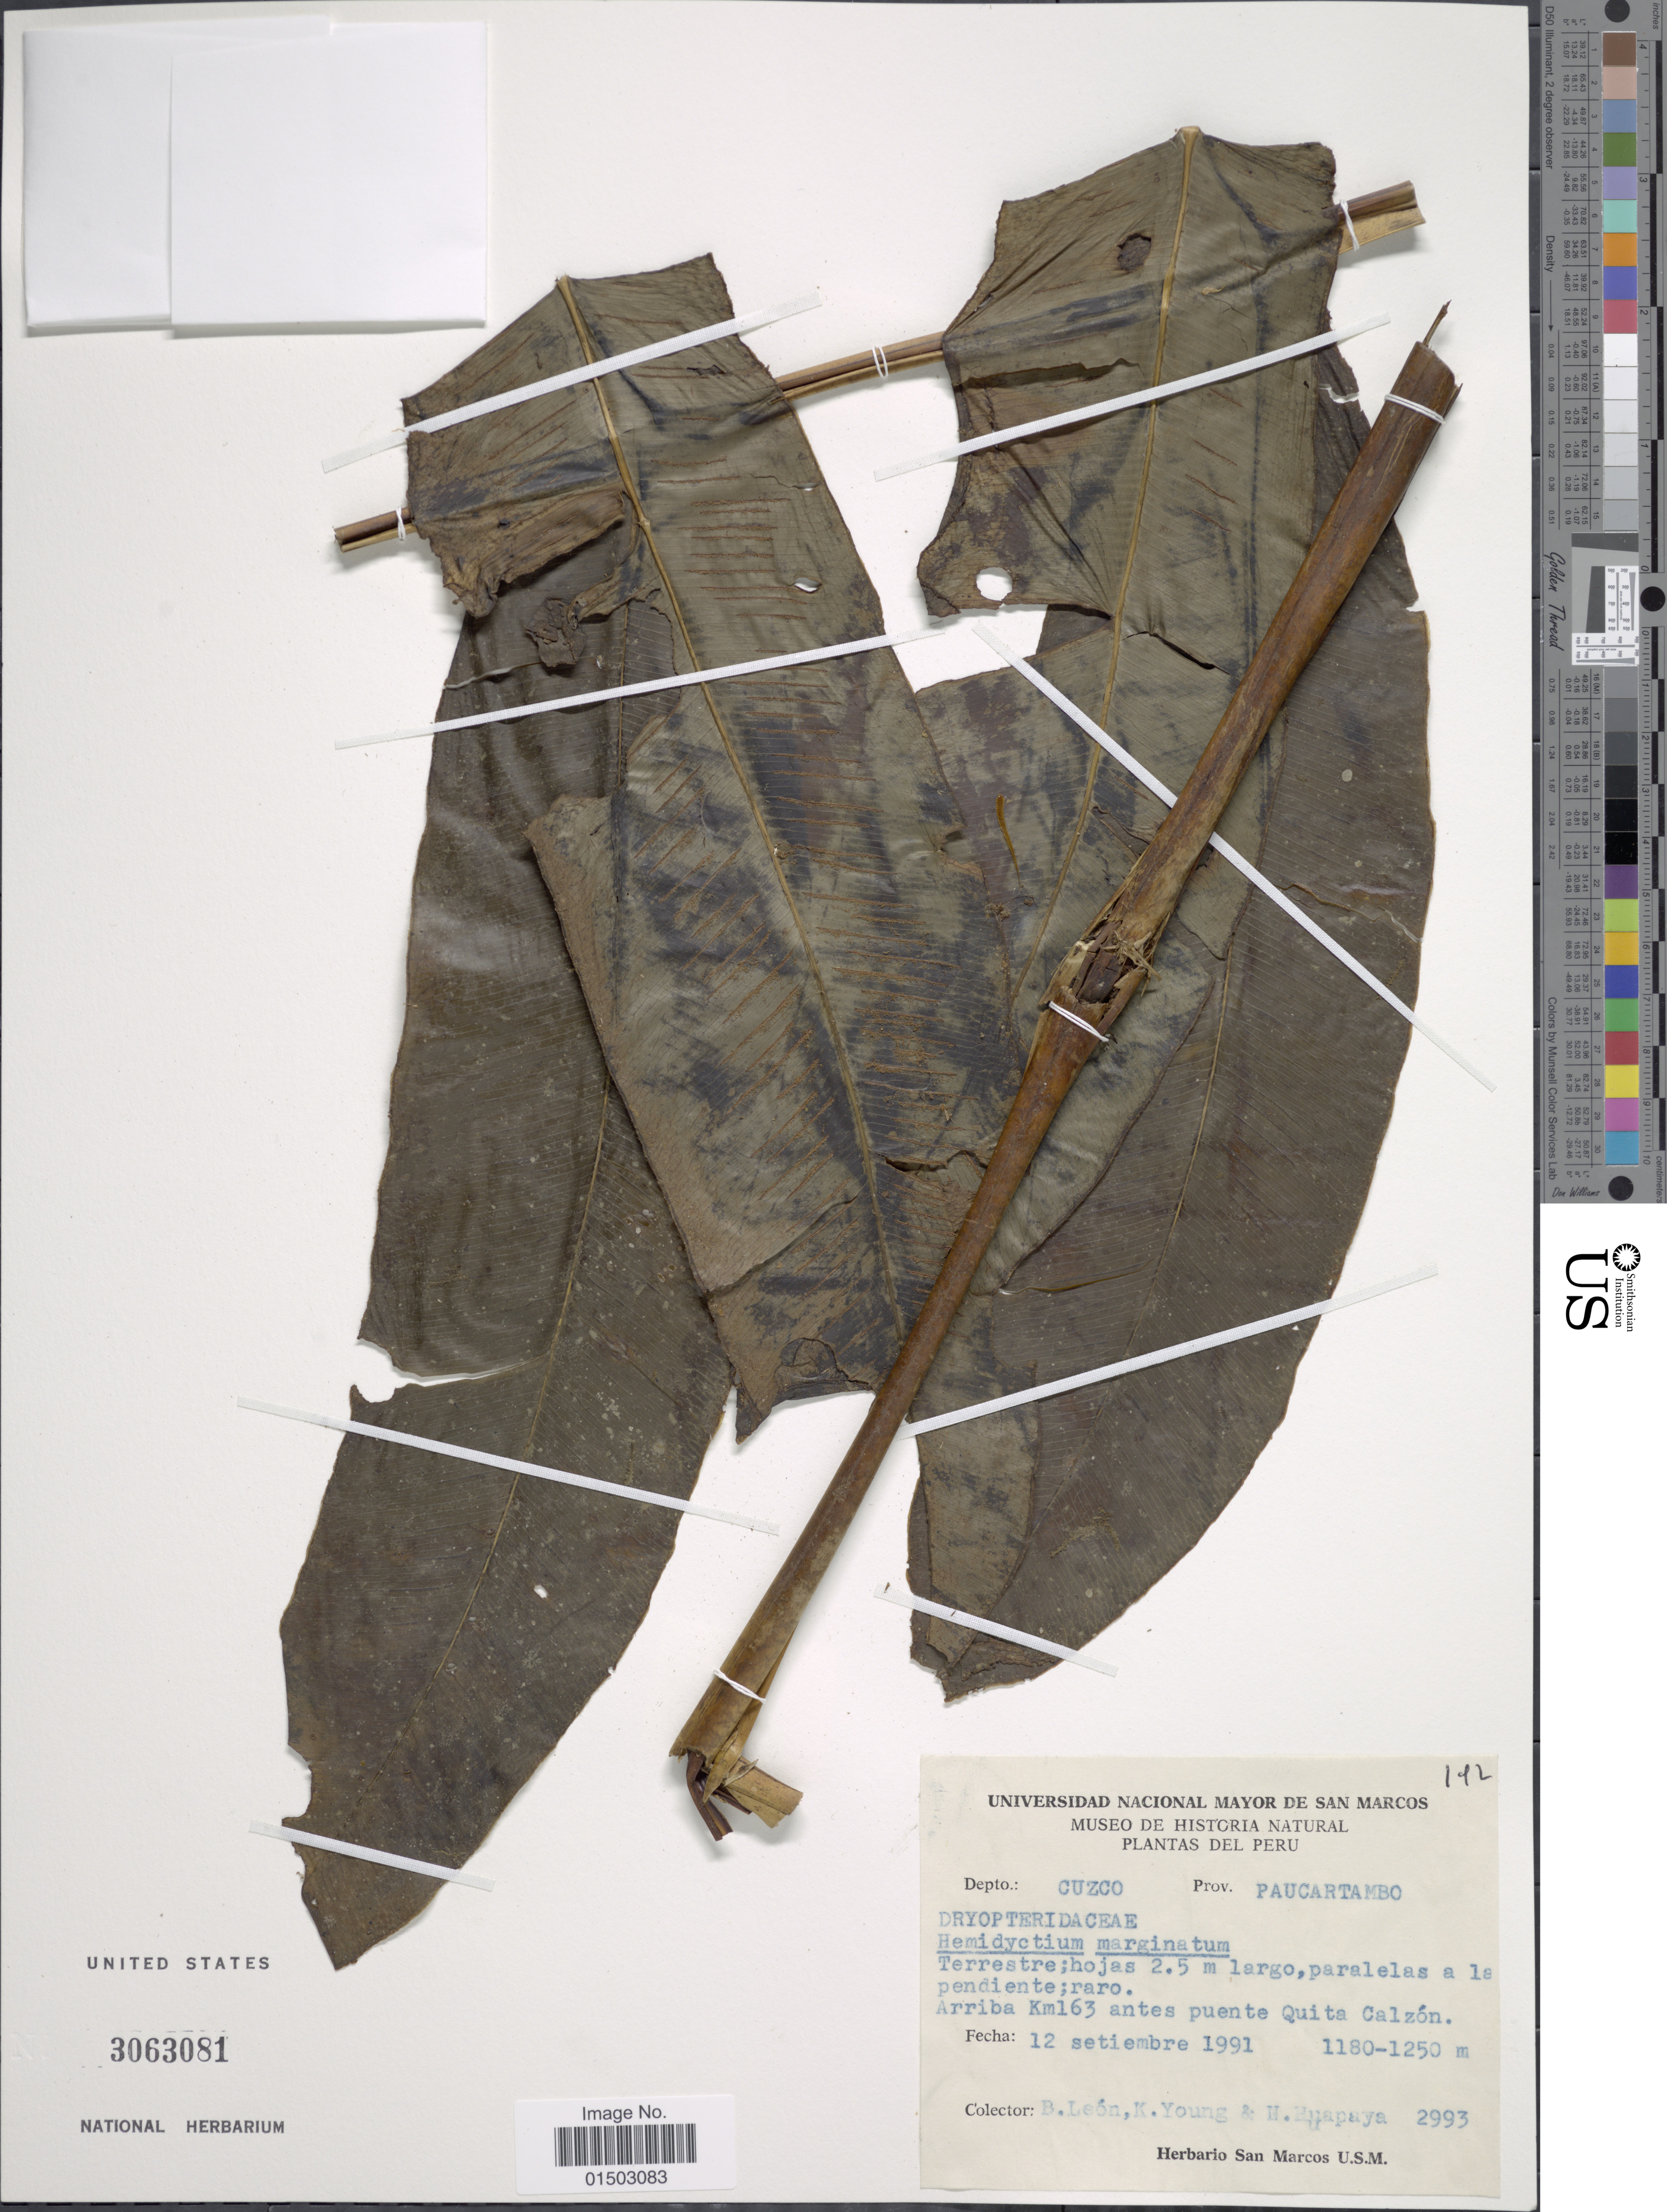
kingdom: Plantae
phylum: Tracheophyta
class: Polypodiopsida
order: Polypodiales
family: Hemidictyaceae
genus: Hemidictyum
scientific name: Hemidictyum marginatum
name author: (L.) C. Presl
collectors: B. León, K. Young & N. Huapaya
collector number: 2993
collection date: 1991-09-12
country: Peru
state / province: Cusco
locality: Peru. Dept.: Cuzco. Prov. Paucartambo. Arriba Km163 antes puente Quita Calzón.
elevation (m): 1180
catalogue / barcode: US 3063081